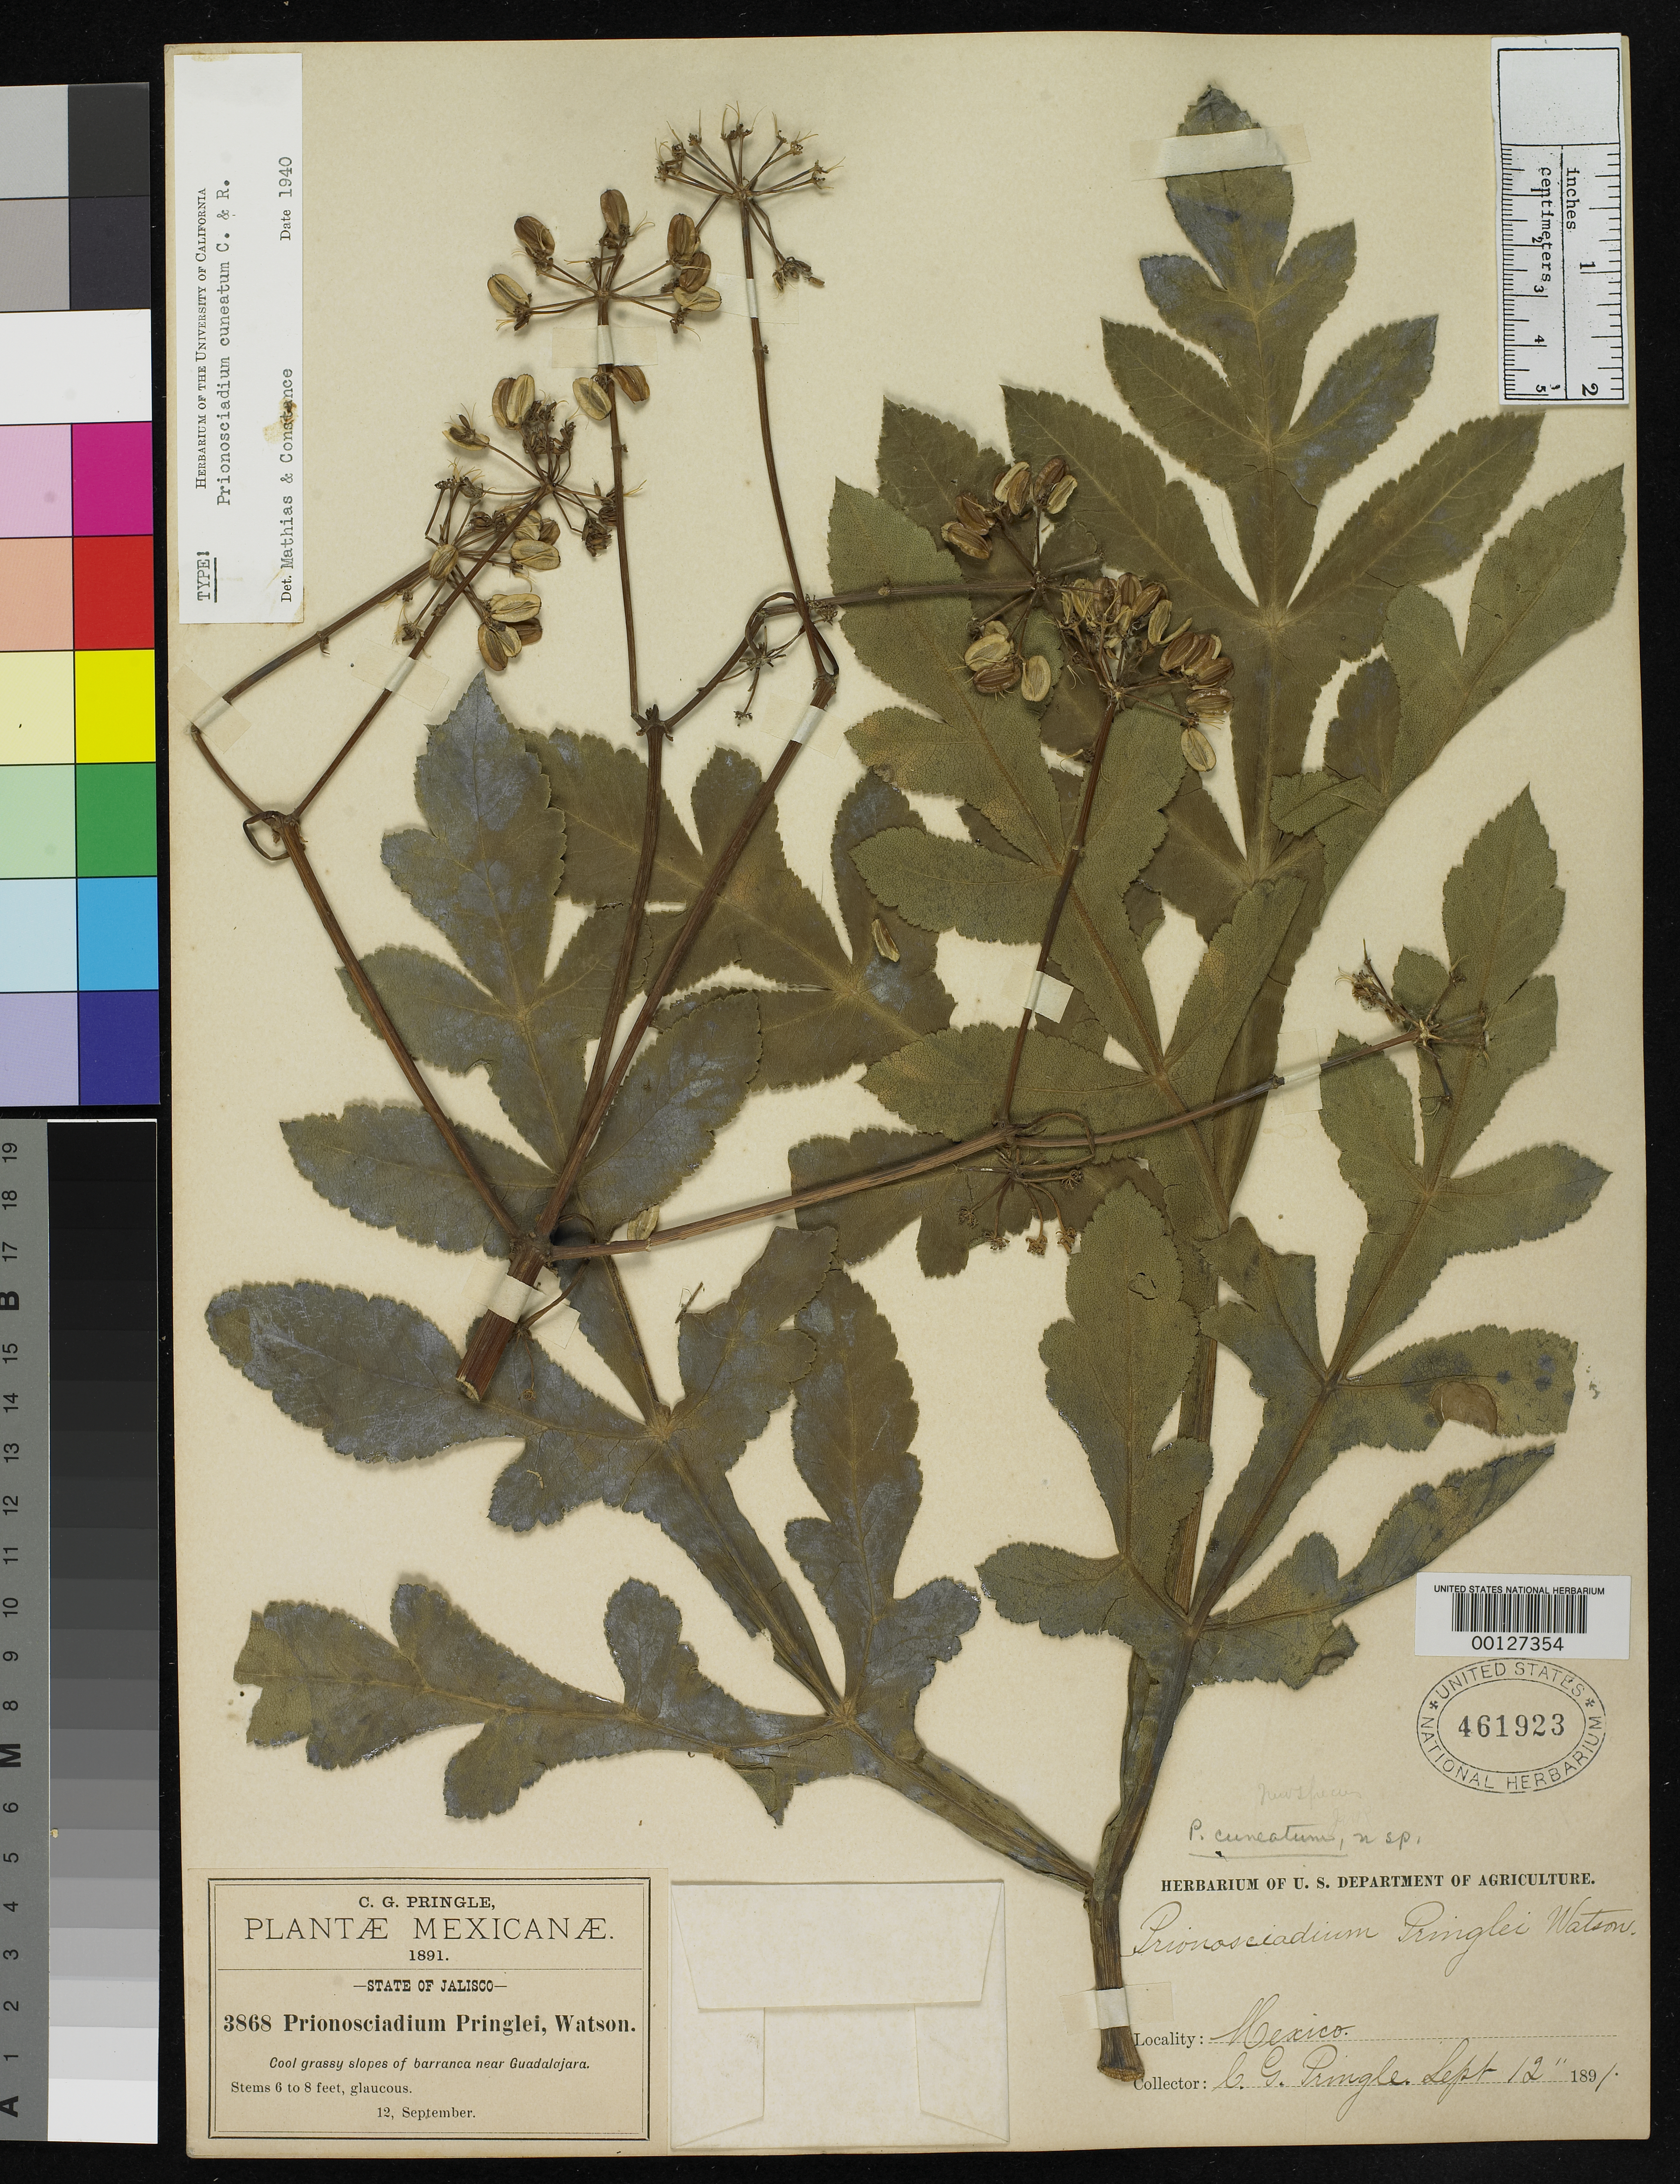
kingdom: Plantae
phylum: Tracheophyta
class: Magnoliopsida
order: Apiales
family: Apiaceae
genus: Prionosciadium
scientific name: Prionosciadium cuneatum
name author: J.M. Coult. & Rose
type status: Type Collection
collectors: C. G. Pringle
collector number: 3868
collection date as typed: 12 Sep 1891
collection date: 1891-09-12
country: Mexico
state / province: Jalisco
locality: Near Guadalajara.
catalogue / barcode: US 461923